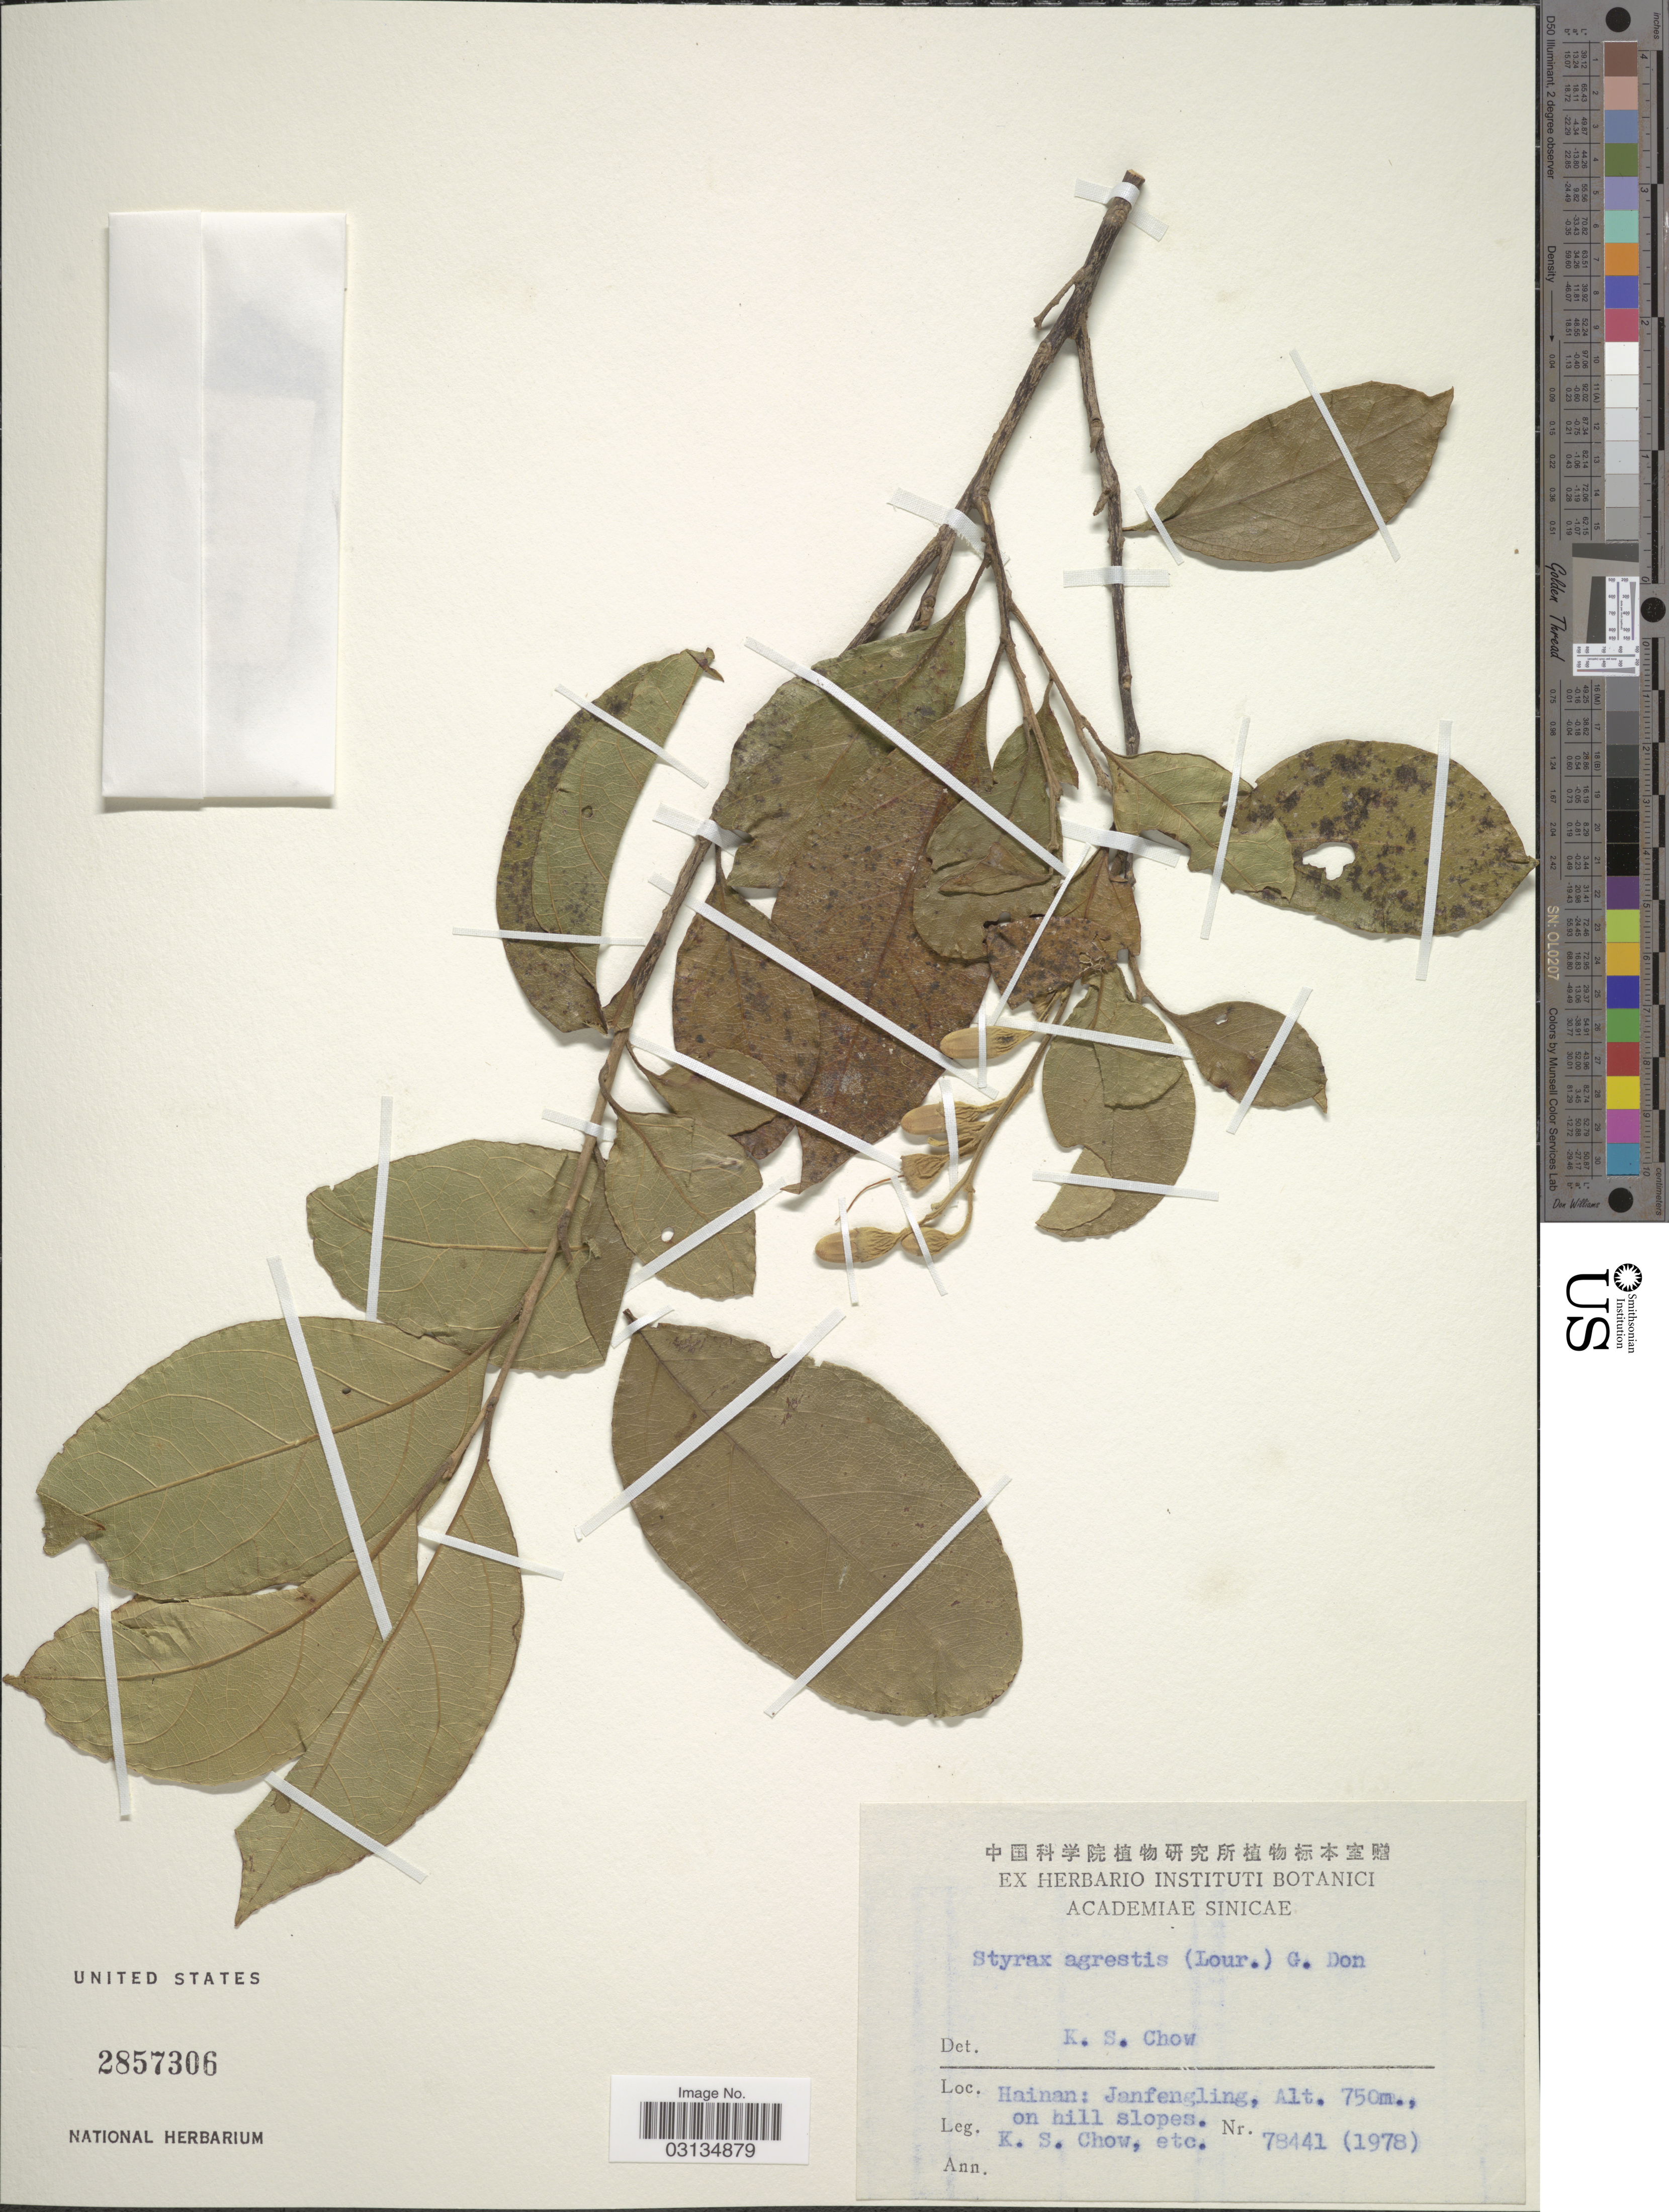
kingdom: Plantae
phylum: Tracheophyta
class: Magnoliopsida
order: Ericales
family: Styracaceae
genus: Styrax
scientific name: Styrax agrestis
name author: (Lour.) G. Don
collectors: K. S. Chow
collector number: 78441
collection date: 1978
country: China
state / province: Hainan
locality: Janfengling.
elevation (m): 750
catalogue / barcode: US 2857306